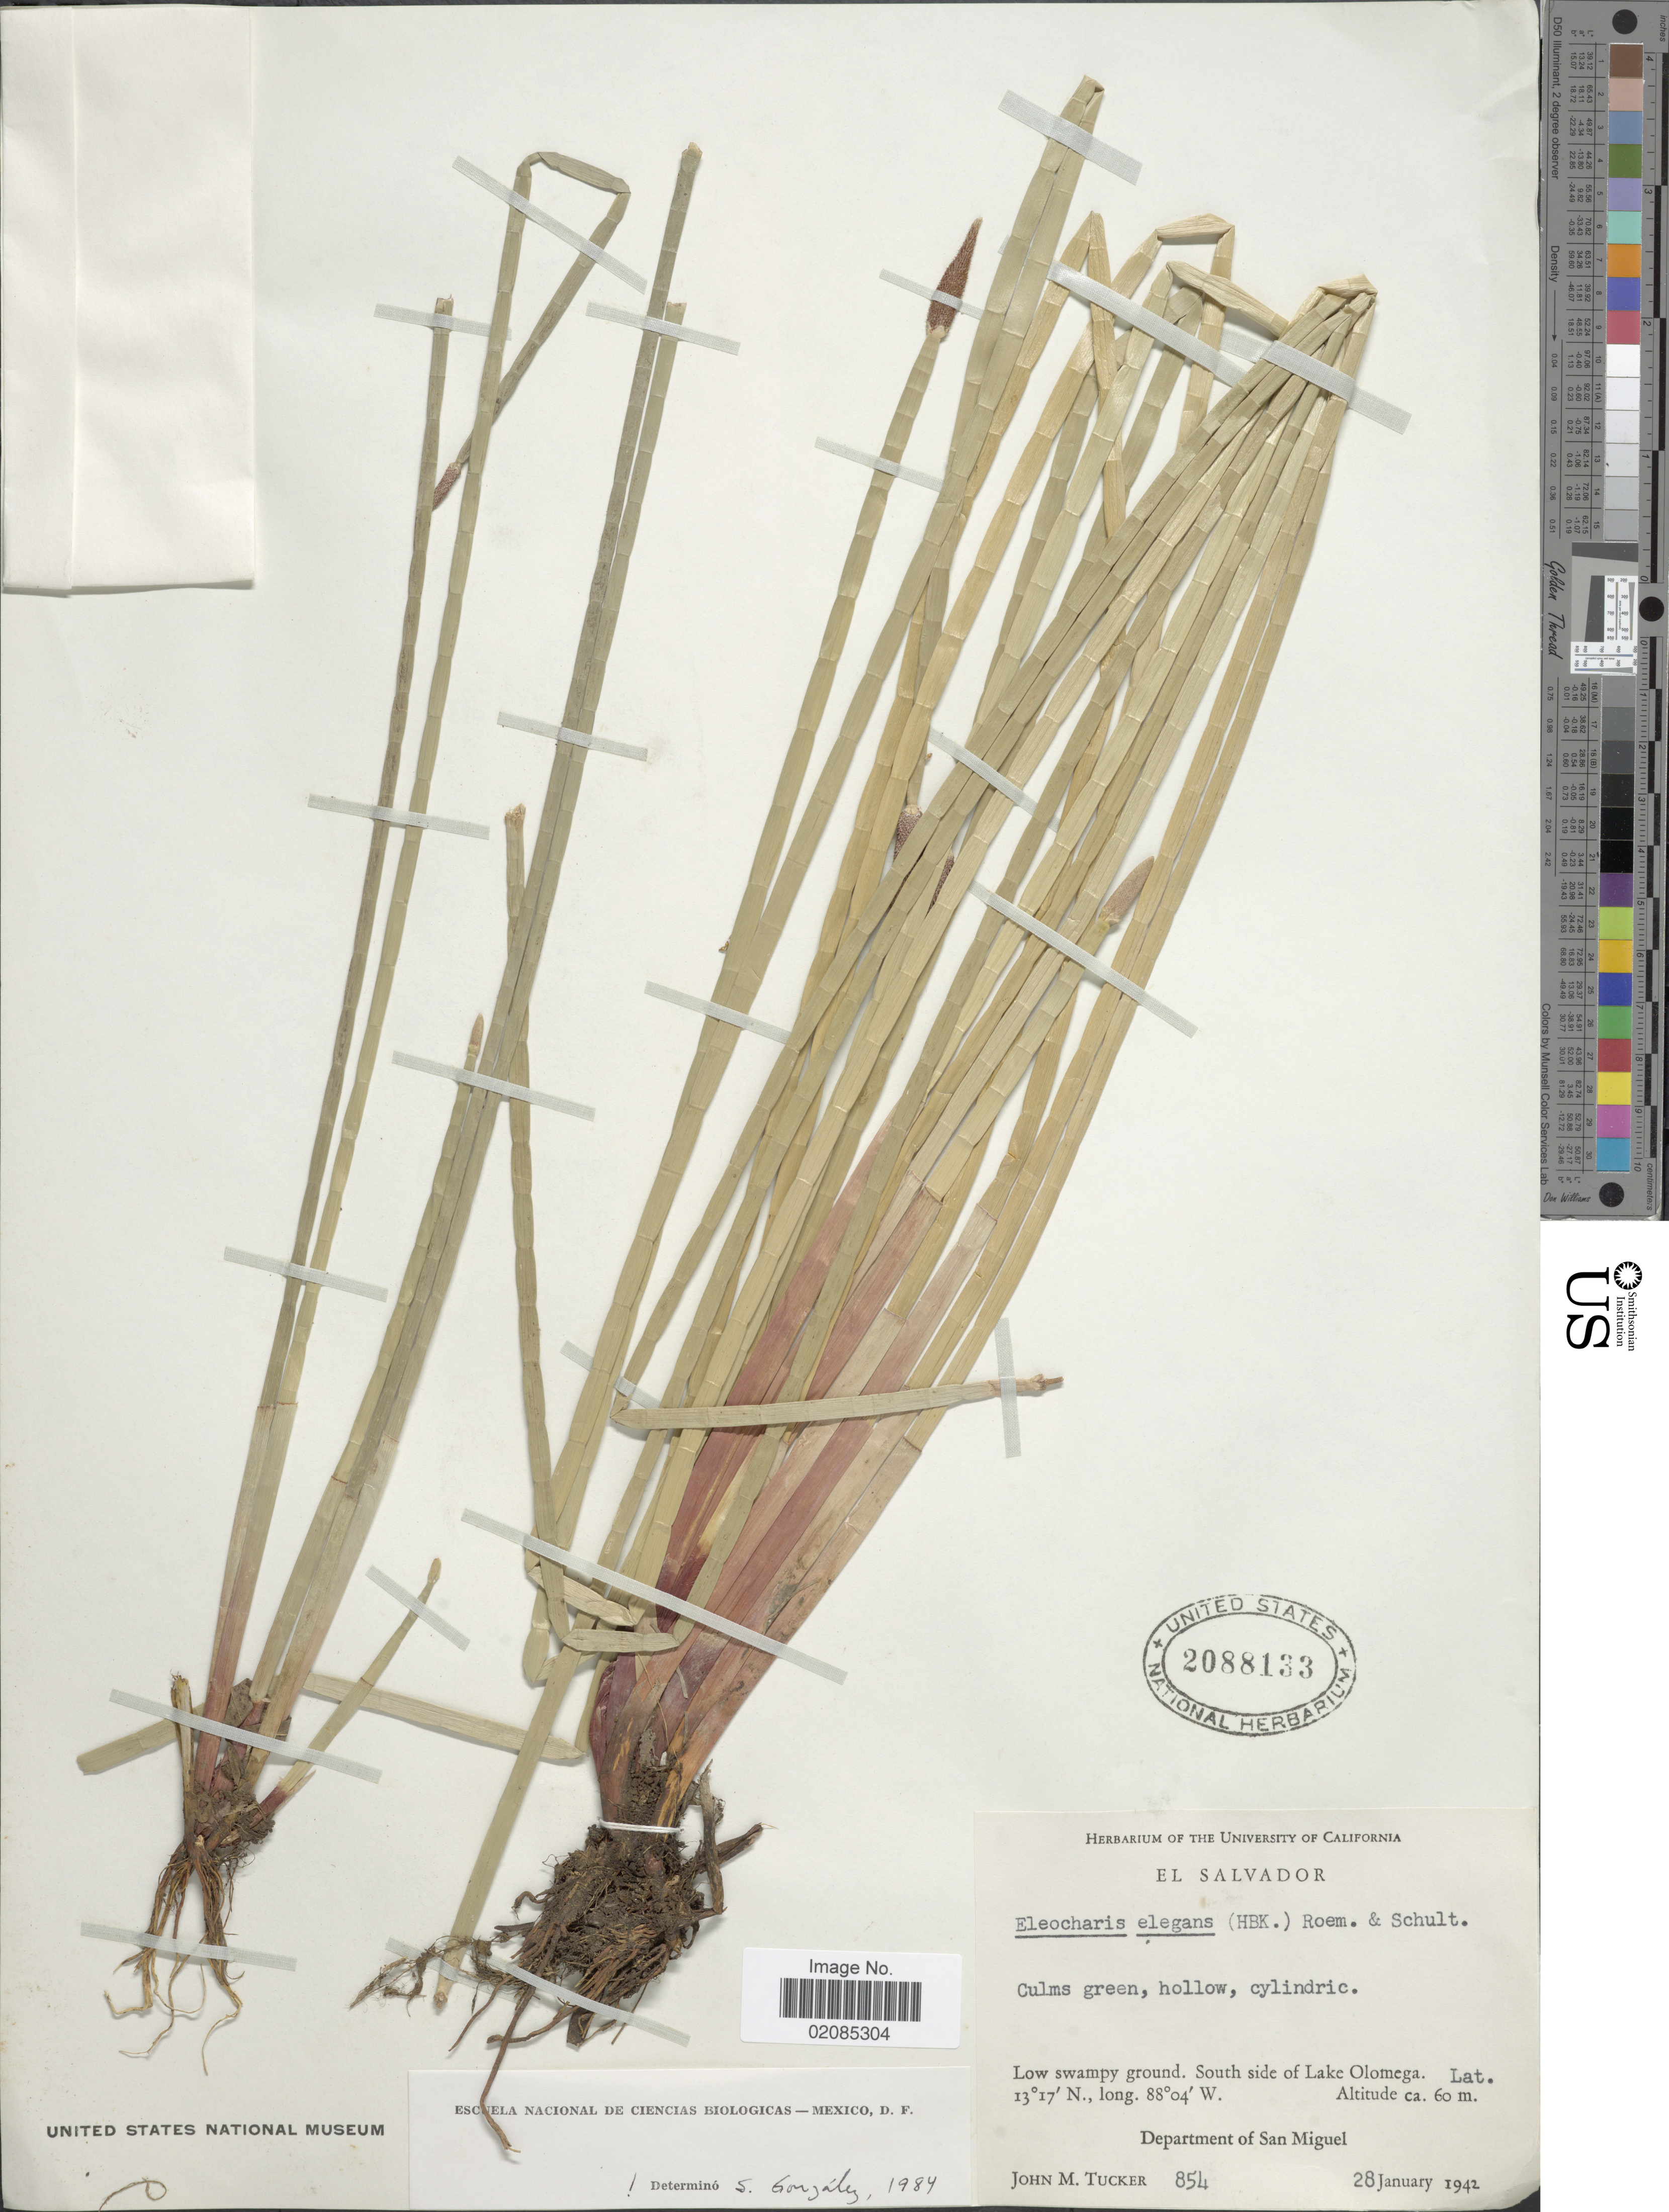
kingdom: Plantae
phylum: Tracheophyta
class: Liliopsida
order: Poales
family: Cyperaceae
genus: Eleocharis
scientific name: Eleocharis elegans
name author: (Kunth) Roem. & Schult.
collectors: J. M. Tucker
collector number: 854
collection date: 1942-01-28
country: El Salvador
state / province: San Miguel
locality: South side of Lake Olomega. Department of San Miguel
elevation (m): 60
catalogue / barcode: US 2088133